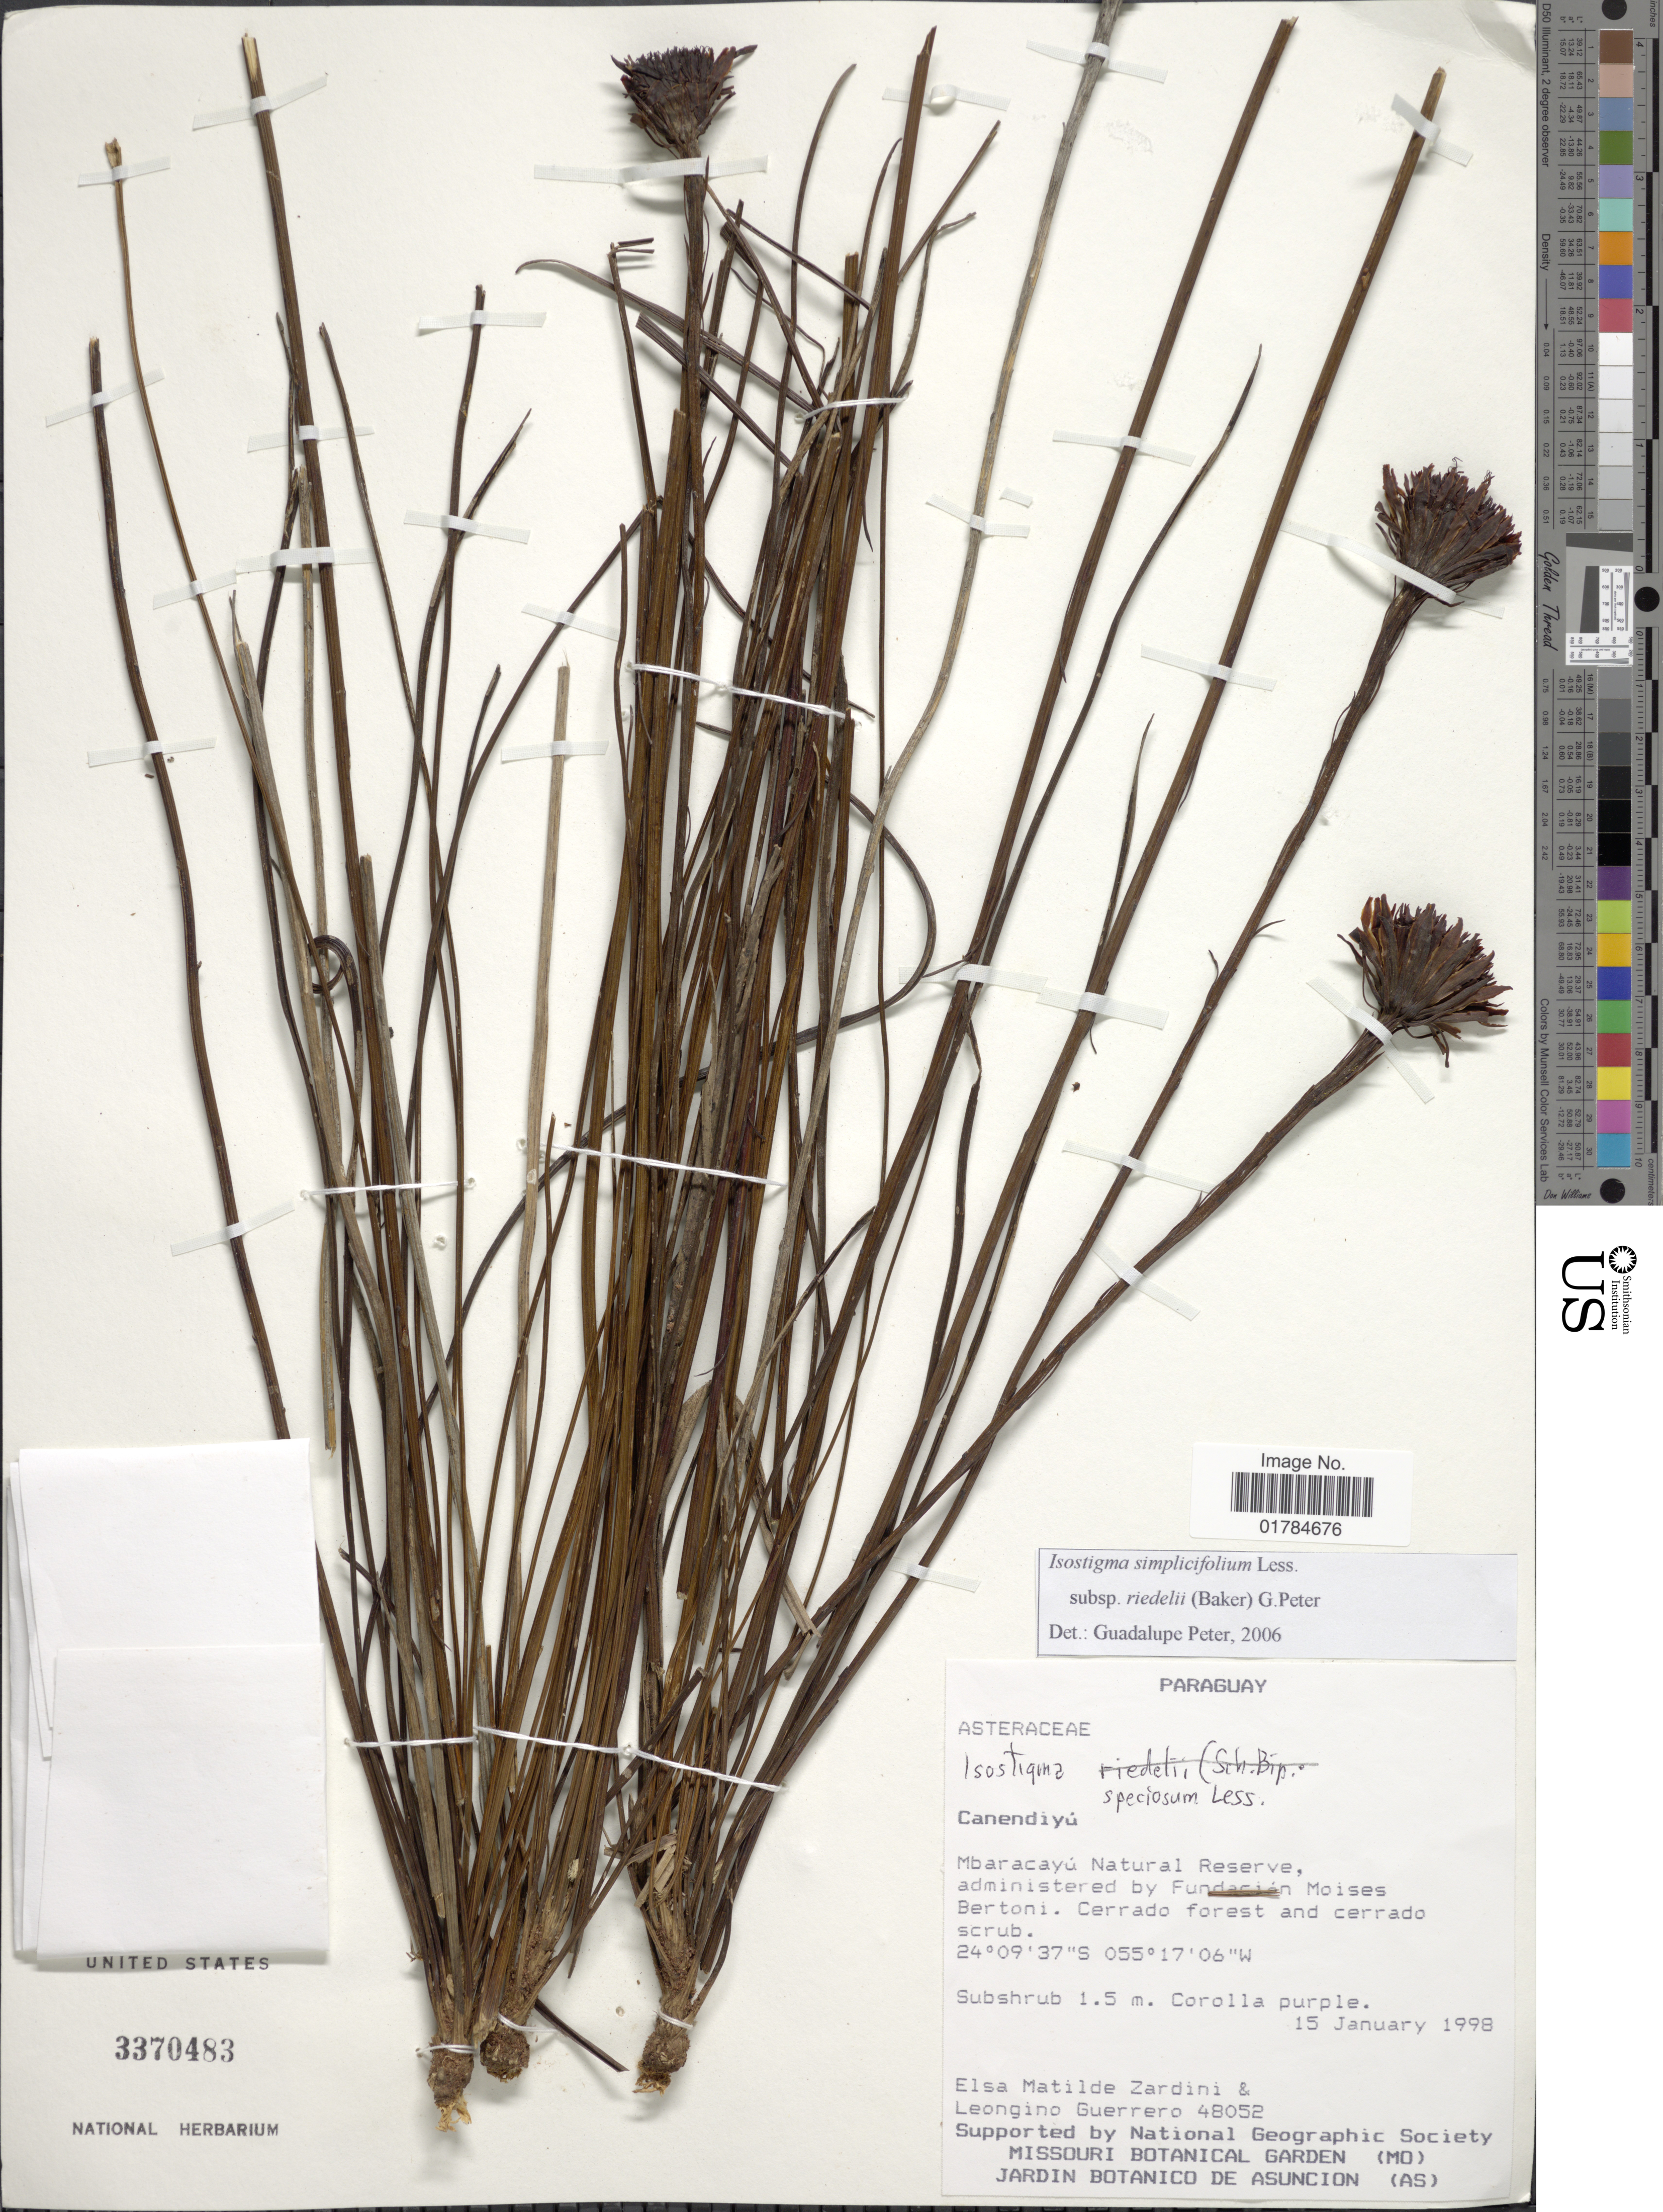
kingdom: Plantae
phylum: Tracheophyta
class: Magnoliopsida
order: Asterales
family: Asteraceae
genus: Isostigma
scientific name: Isostigma simplicifolium subsp. riedelii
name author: (Baker) G. Peter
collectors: E. M. Zardini & L. Guerrero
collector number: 48052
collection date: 1998-01-15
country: Paraguay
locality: Canendiyu, Mbaracayu Natural Reserve, administered by Moises Bertoni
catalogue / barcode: US 3370483